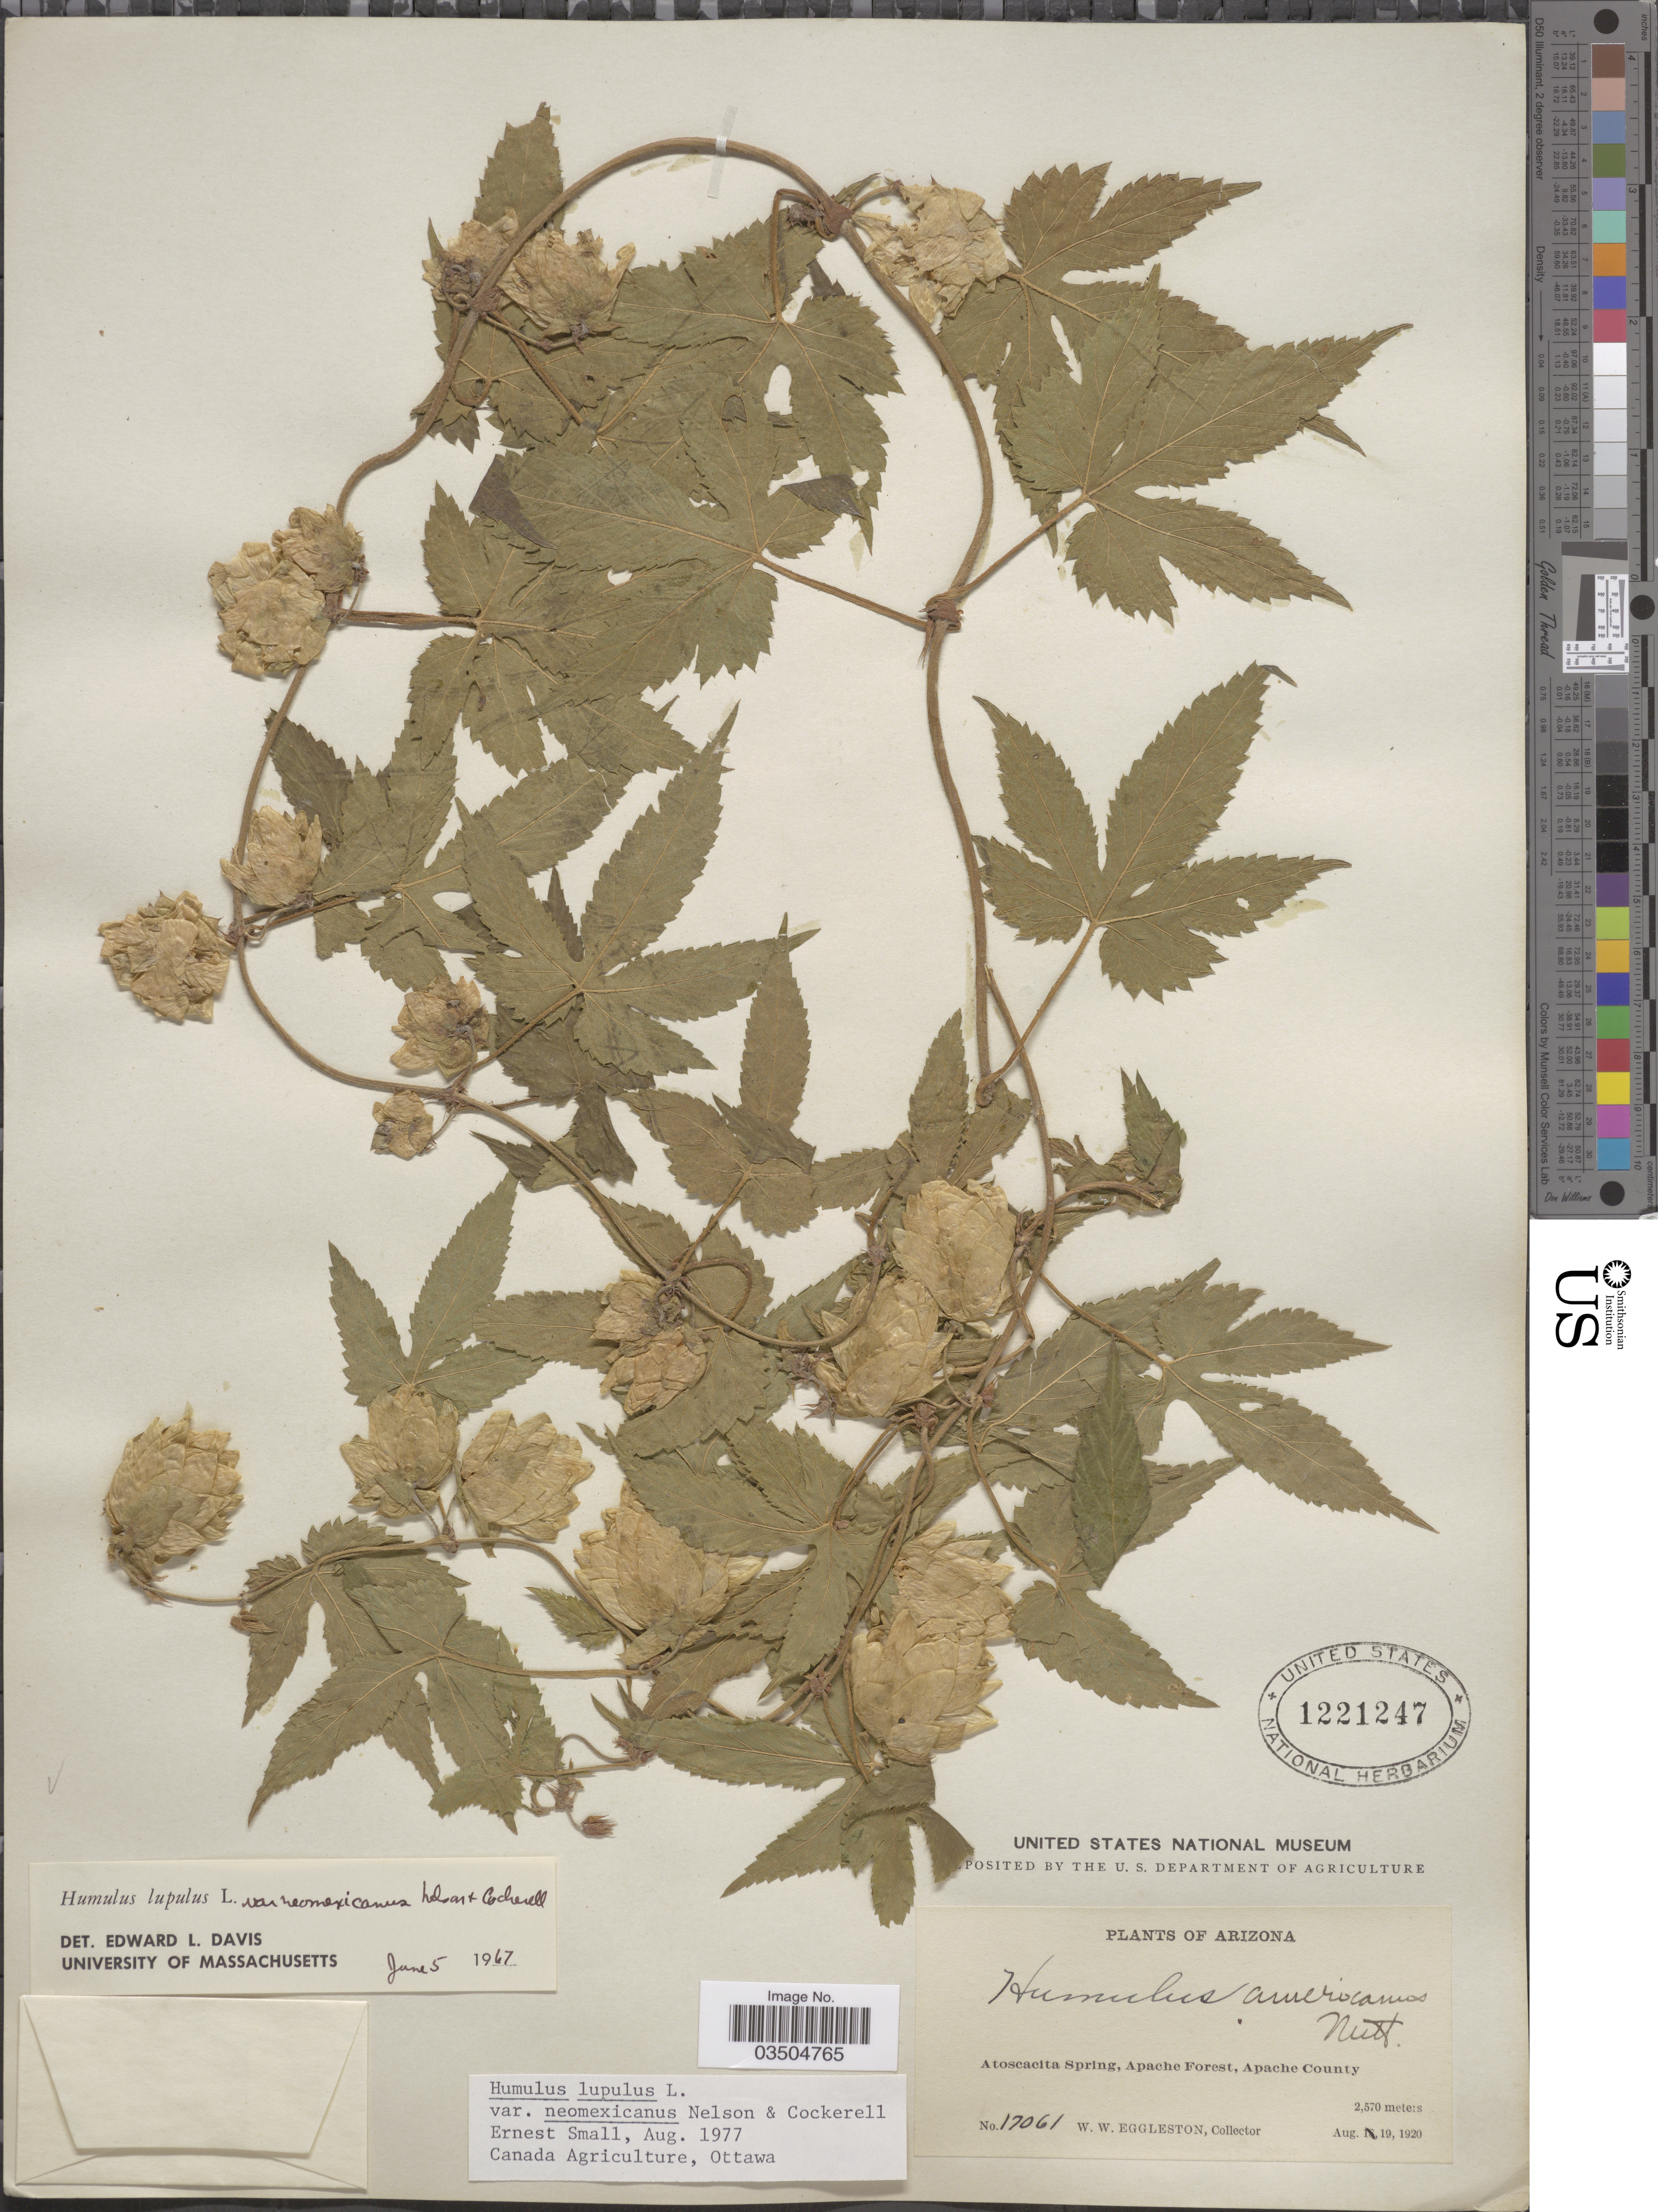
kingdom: Plantae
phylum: Tracheophyta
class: Magnoliopsida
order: Rosales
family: Cannabaceae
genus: Humulus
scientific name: Humulus neomexicanus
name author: (A. Nelson & Cockerell) Rydb.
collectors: W. W. Eggleston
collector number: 17061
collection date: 1920-08-19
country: United States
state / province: Arizona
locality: Atoscacita Spring, Apache Forest, Apache County.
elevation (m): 2570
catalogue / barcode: US 1221247